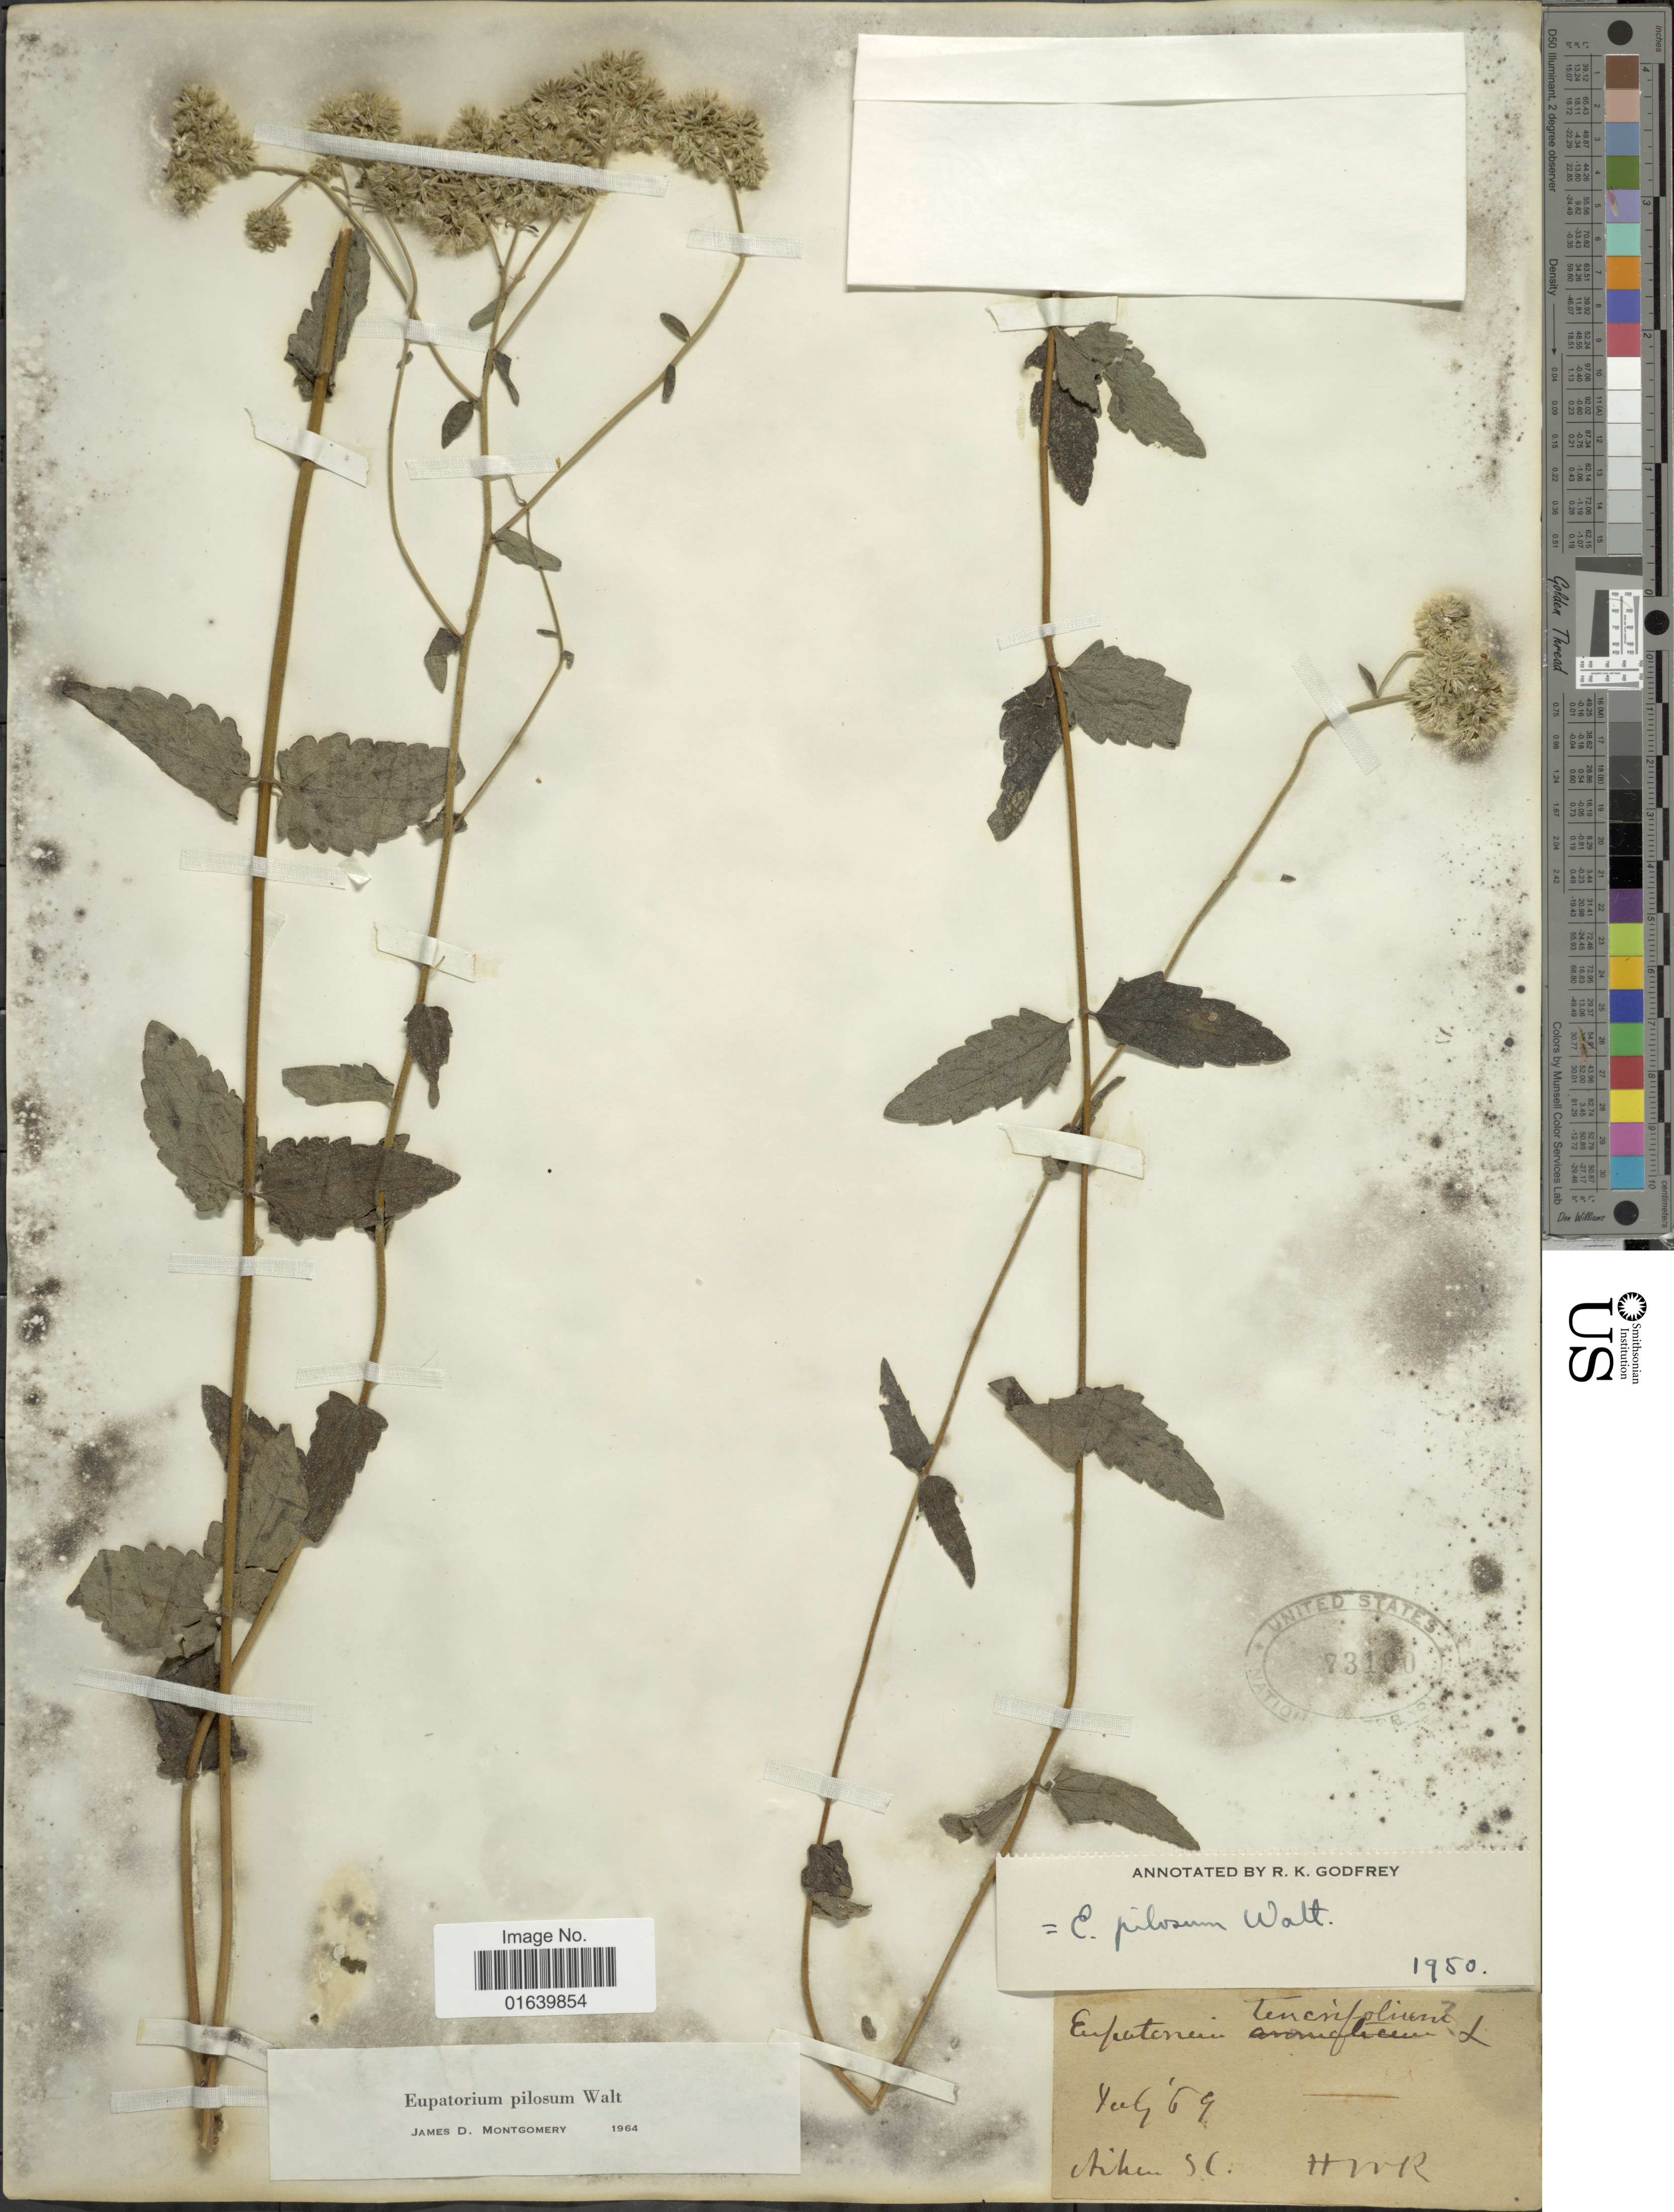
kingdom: Plantae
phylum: Tracheophyta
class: Magnoliopsida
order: Asterales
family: Asteraceae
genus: Eupatorium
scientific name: Eupatorium pilosum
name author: Walter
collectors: H. W. R.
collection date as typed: Transcribed d/m/y: /7/69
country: United States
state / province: South Carolina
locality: Aiken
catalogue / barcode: US 73100